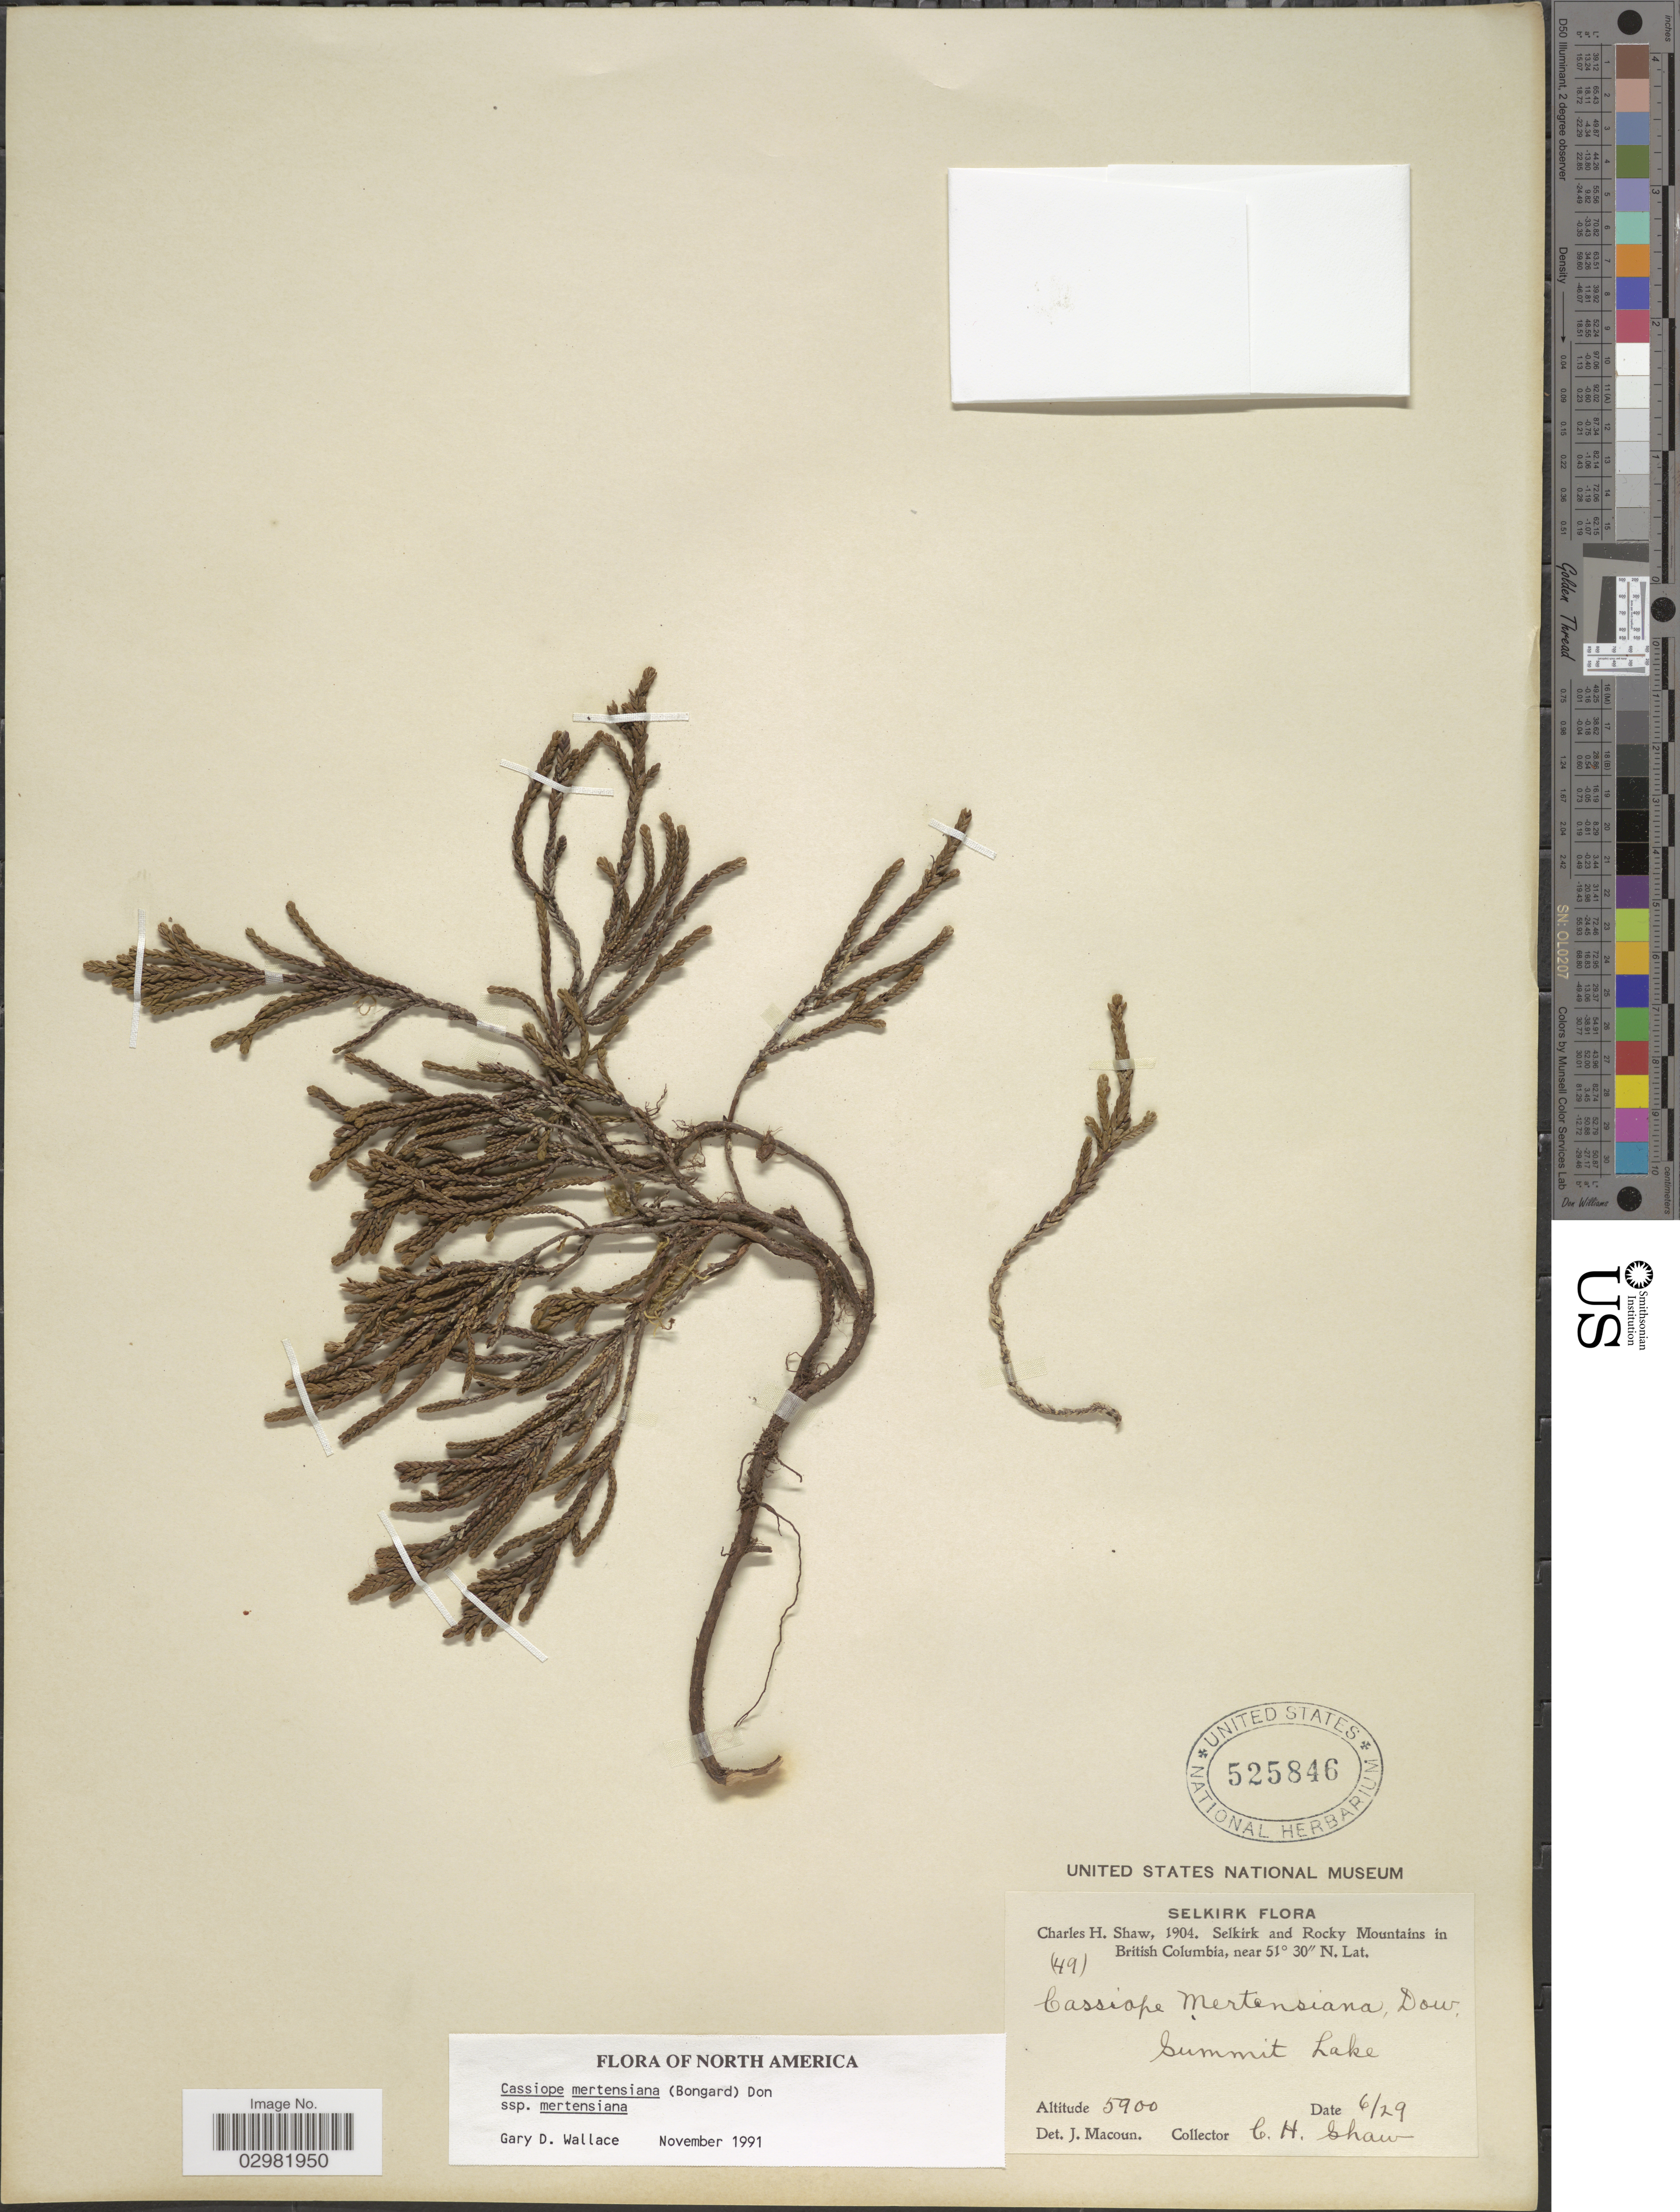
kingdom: Plantae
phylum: Tracheophyta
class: Magnoliopsida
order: Ericales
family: Ericaceae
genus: Cassiope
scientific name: Cassiope mertensiana subsp. mertensiana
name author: (Bong.) G. Don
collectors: C. H. Shaw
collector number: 49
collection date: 1904-06-29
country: Canada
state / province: British Columbia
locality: Selkirk and Rocky Mountains in British Columbia, Summit Lake.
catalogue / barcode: US 525846